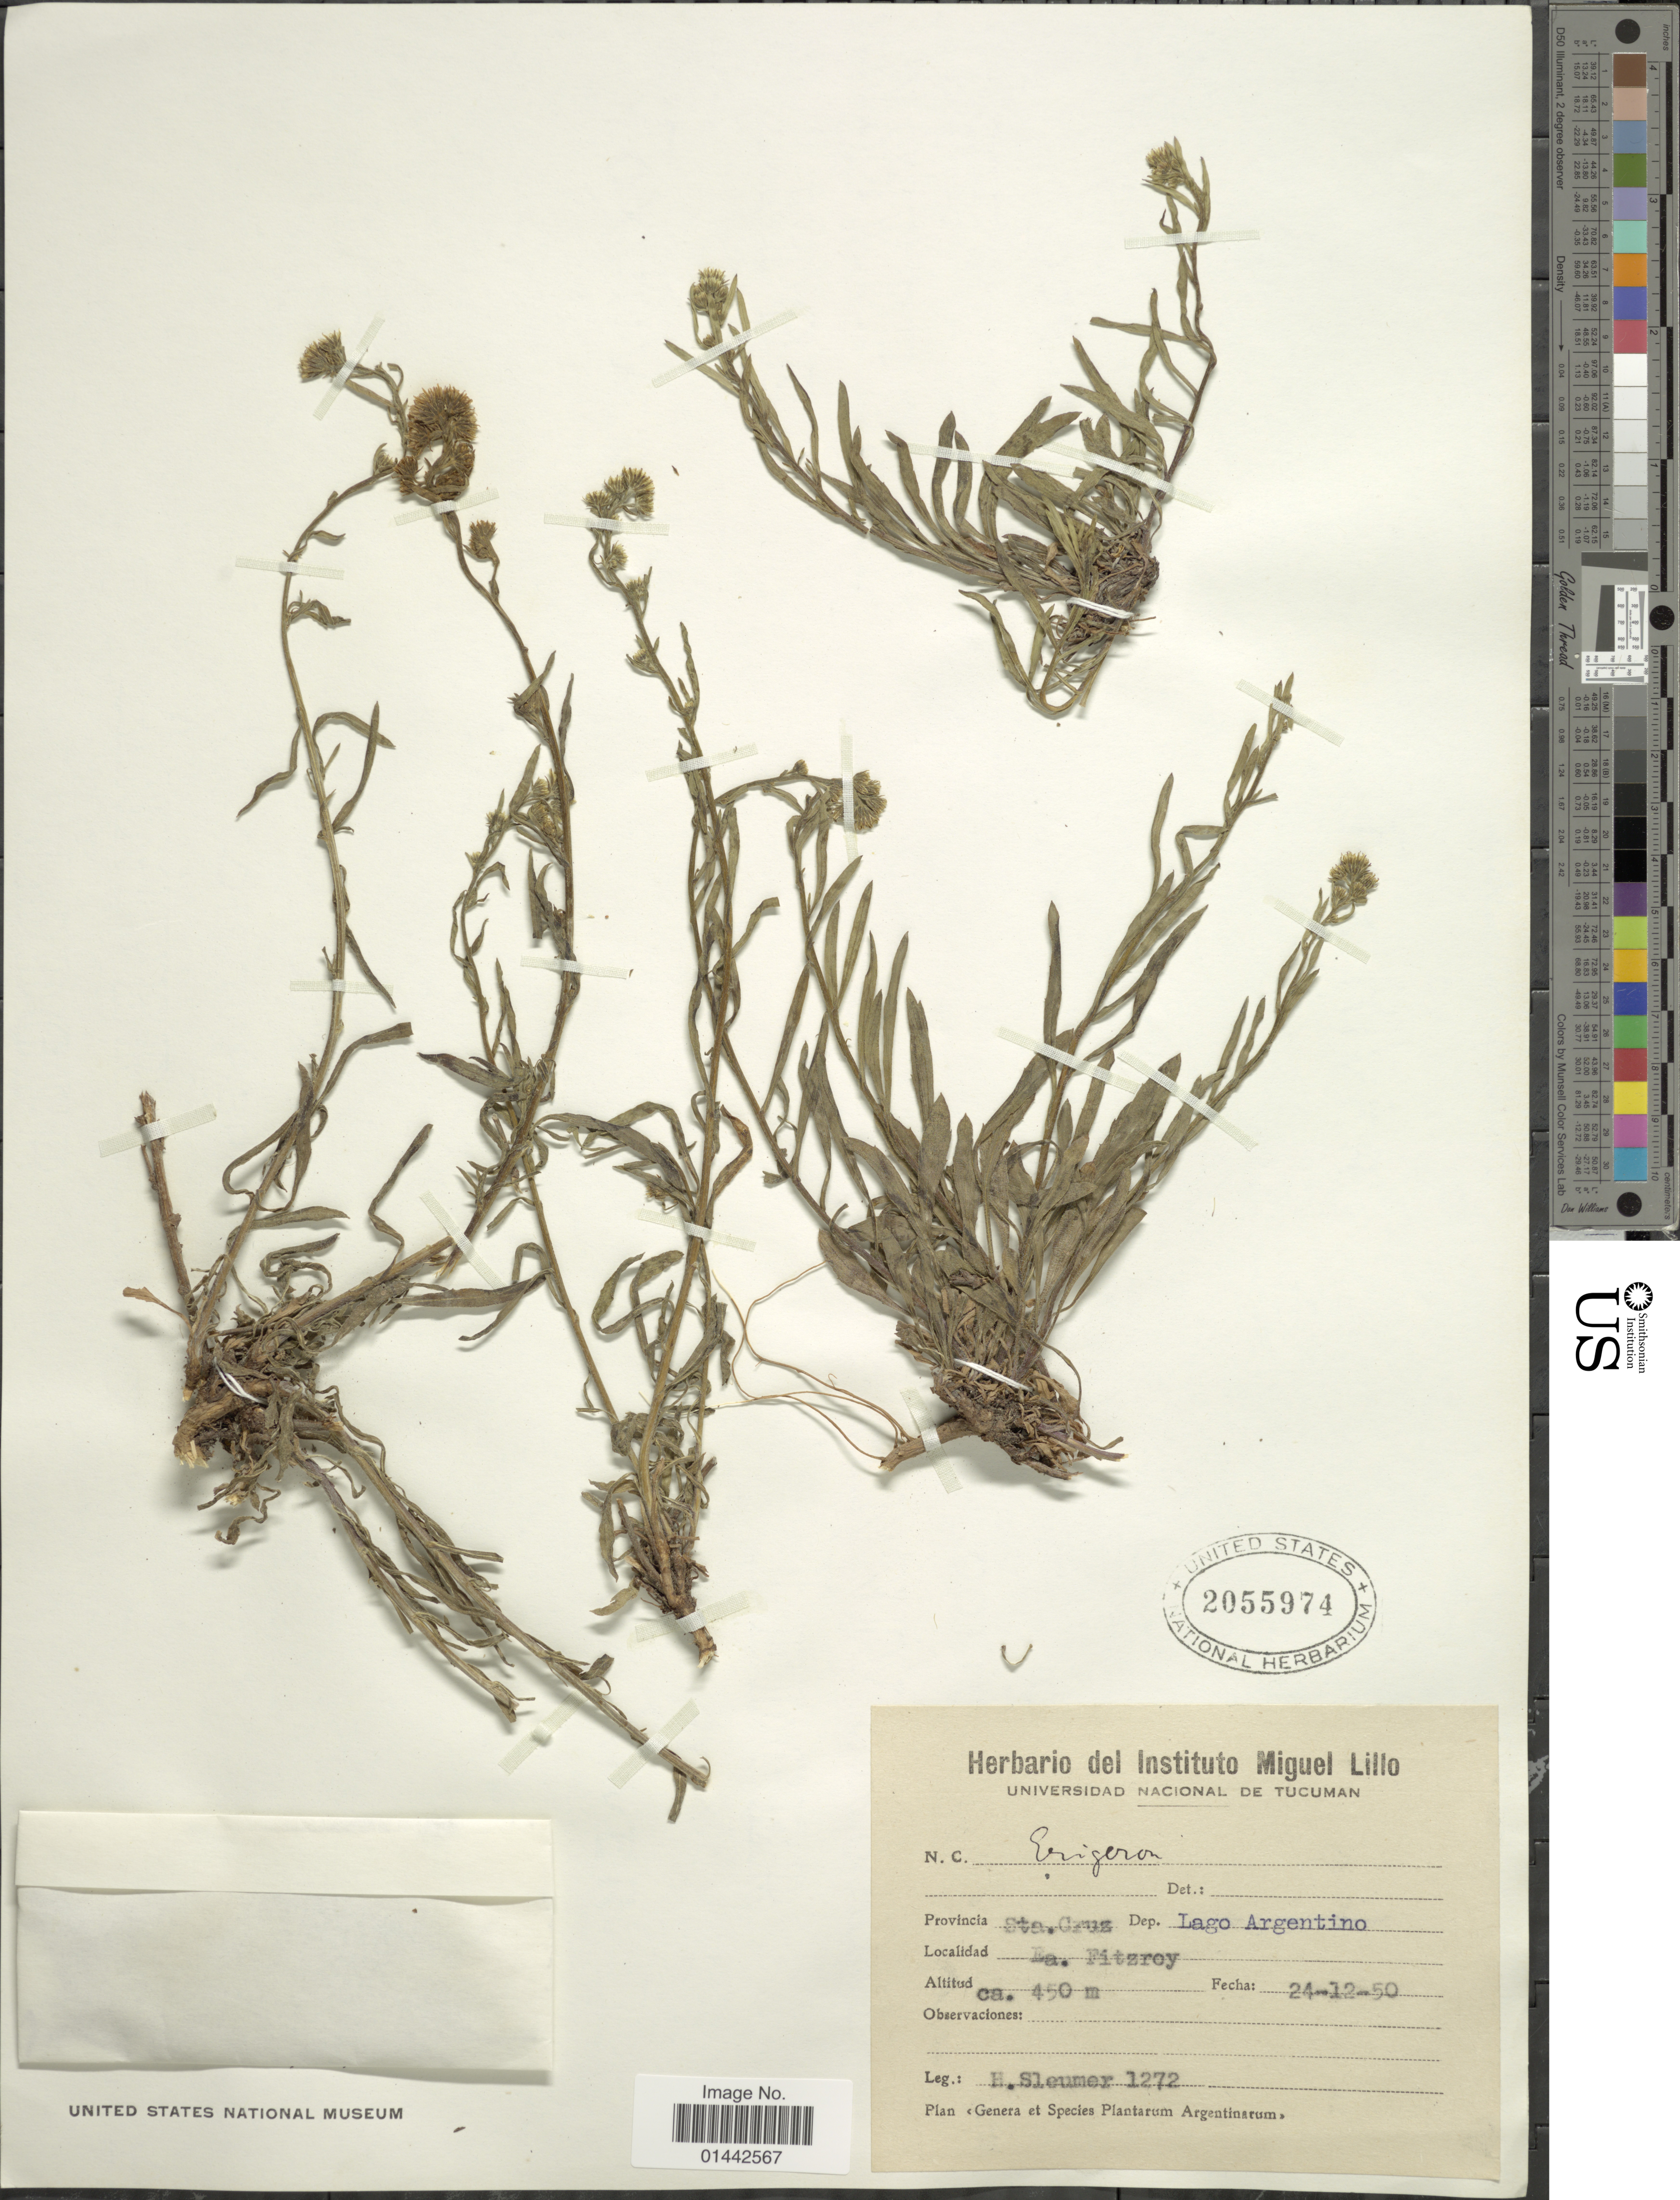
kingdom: Plantae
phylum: Tracheophyta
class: Magnoliopsida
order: Asterales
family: Asteraceae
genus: Erigeron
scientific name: Erigeron sp.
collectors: H. O. Sleumer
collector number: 1272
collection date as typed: Transcribed d/m/y: 24/12/50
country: Argentina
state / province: Santa Cruz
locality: Dep. Lago Argentino, Ea. Fitzroy.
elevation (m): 450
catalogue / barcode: US 2055974